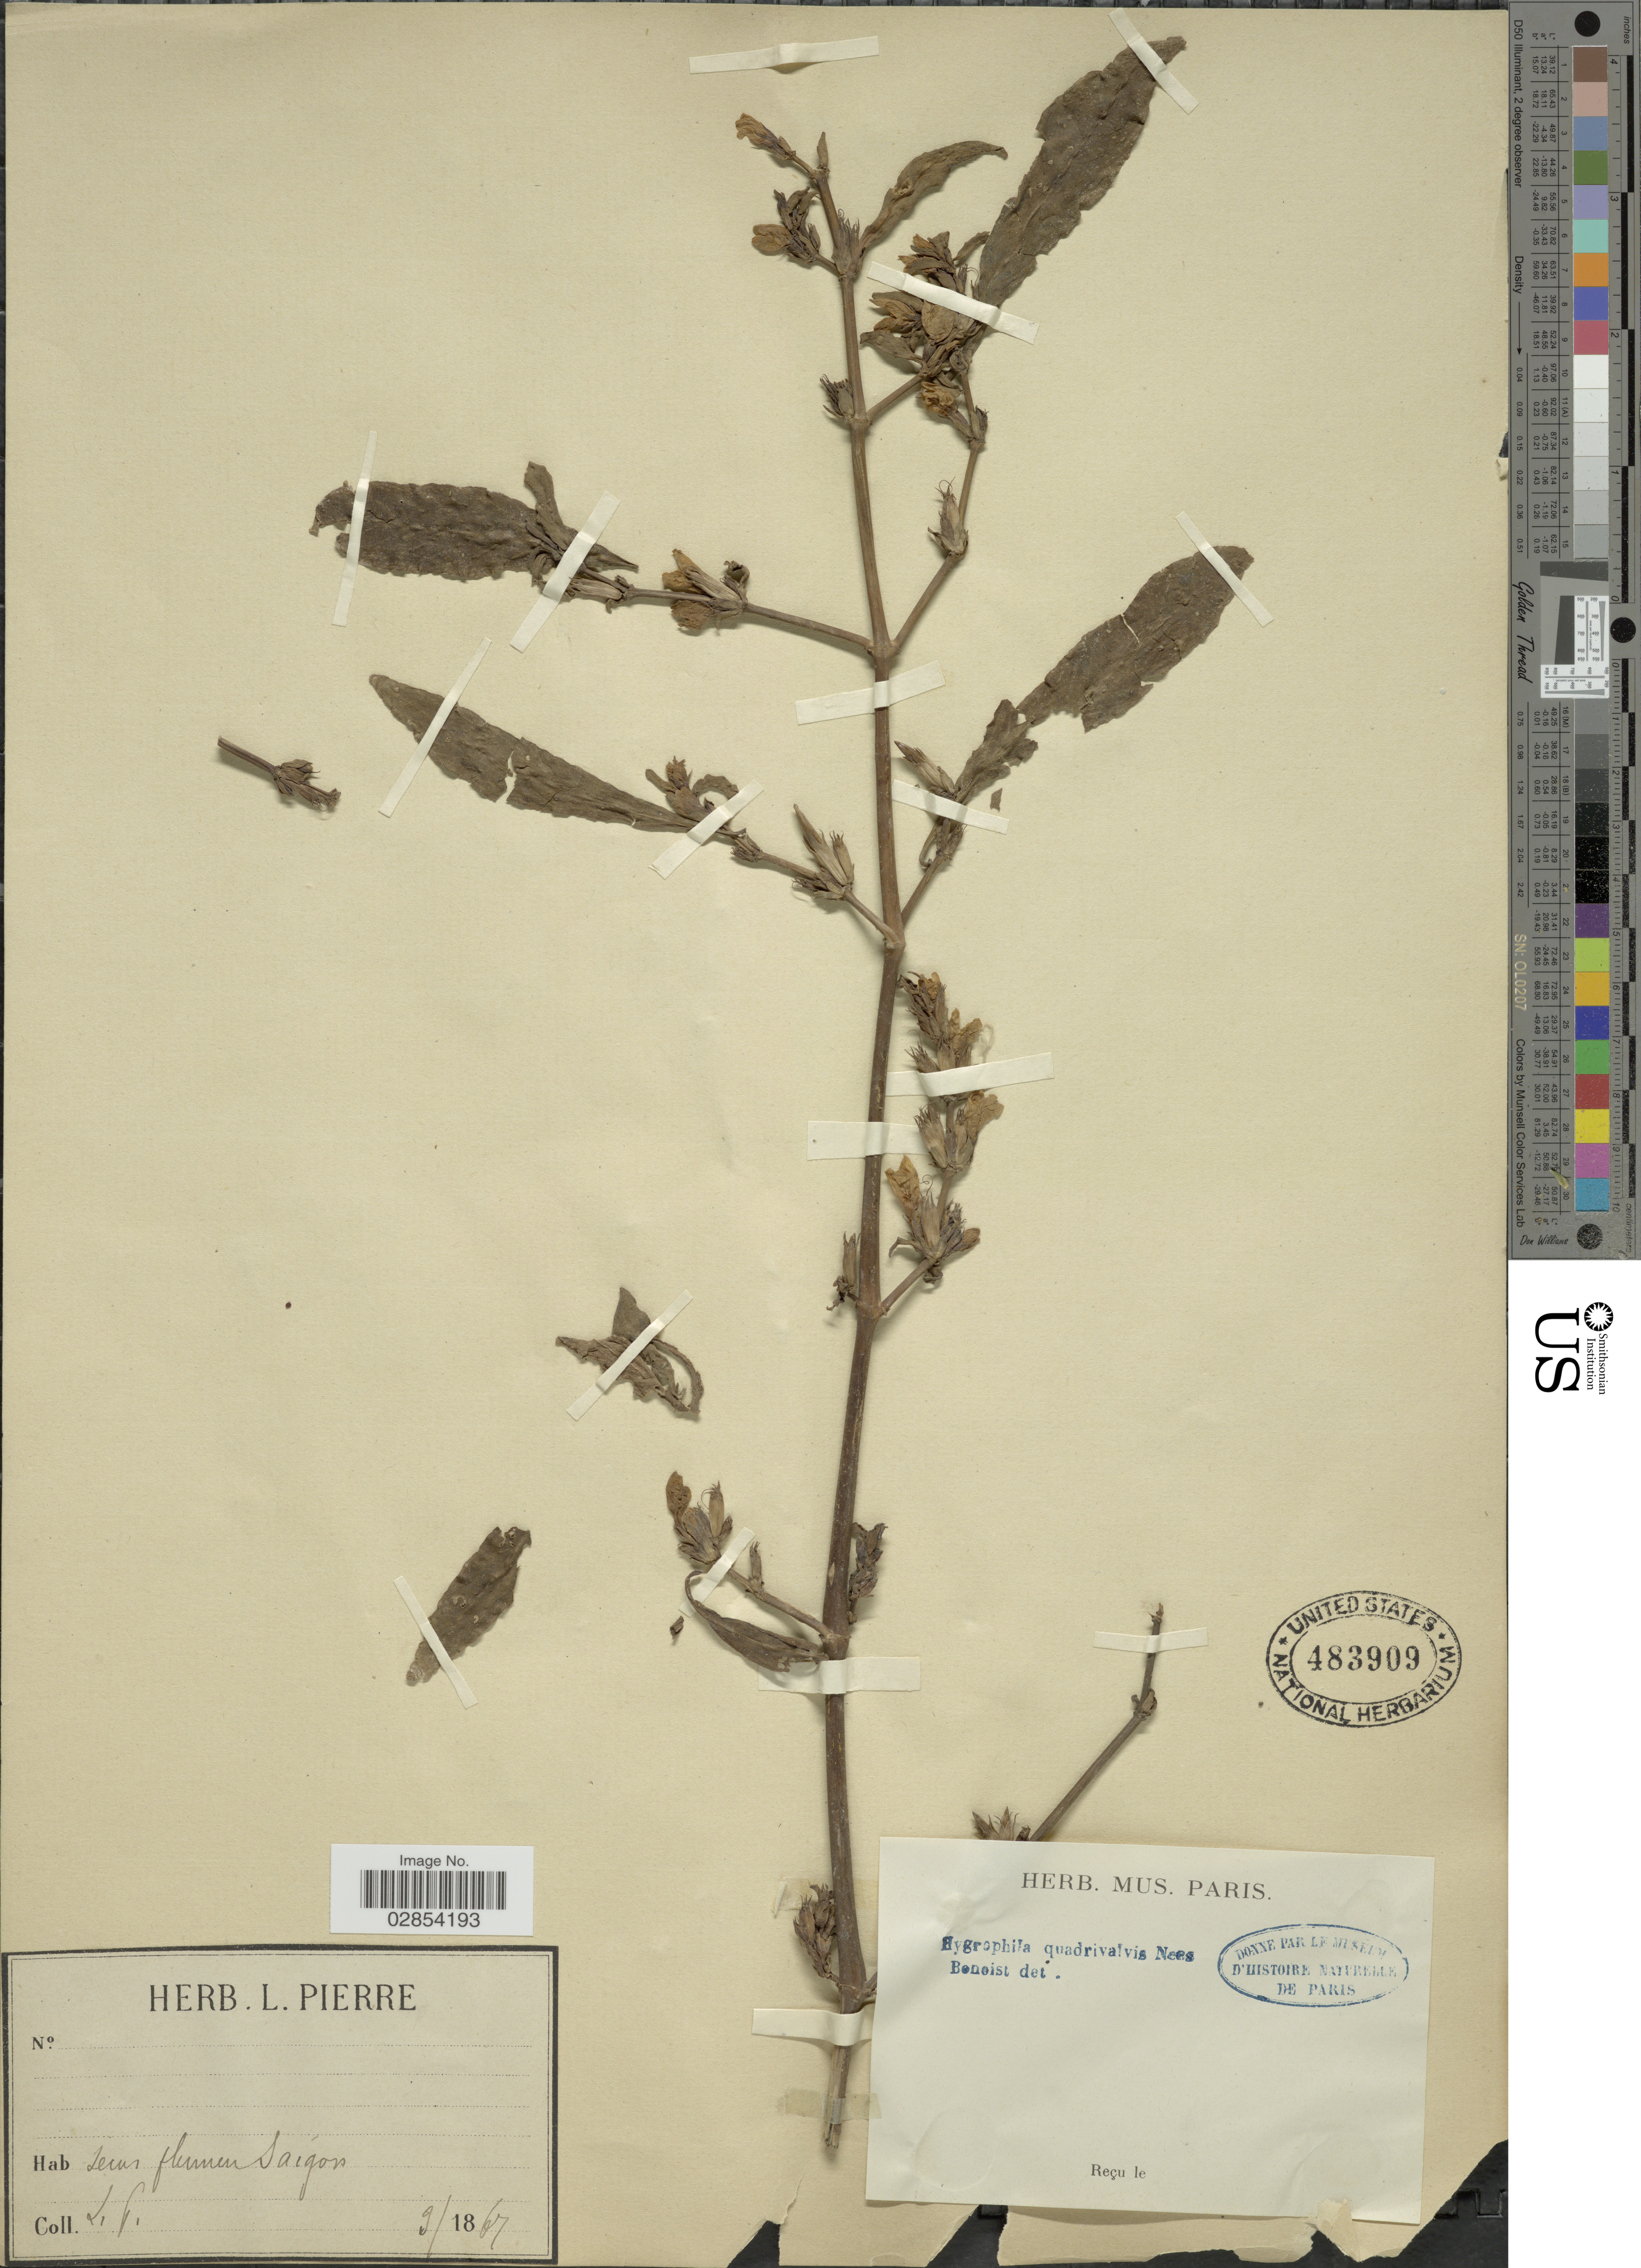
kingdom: Plantae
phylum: Tracheophyta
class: Magnoliopsida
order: Lamiales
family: Acanthaceae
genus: Hygrophila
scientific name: Hygrophila erecta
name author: (Burm. f.) Hochr.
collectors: L. Pierre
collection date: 1867-09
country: Vietnam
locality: Secur flumen Saigon.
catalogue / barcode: US 483909